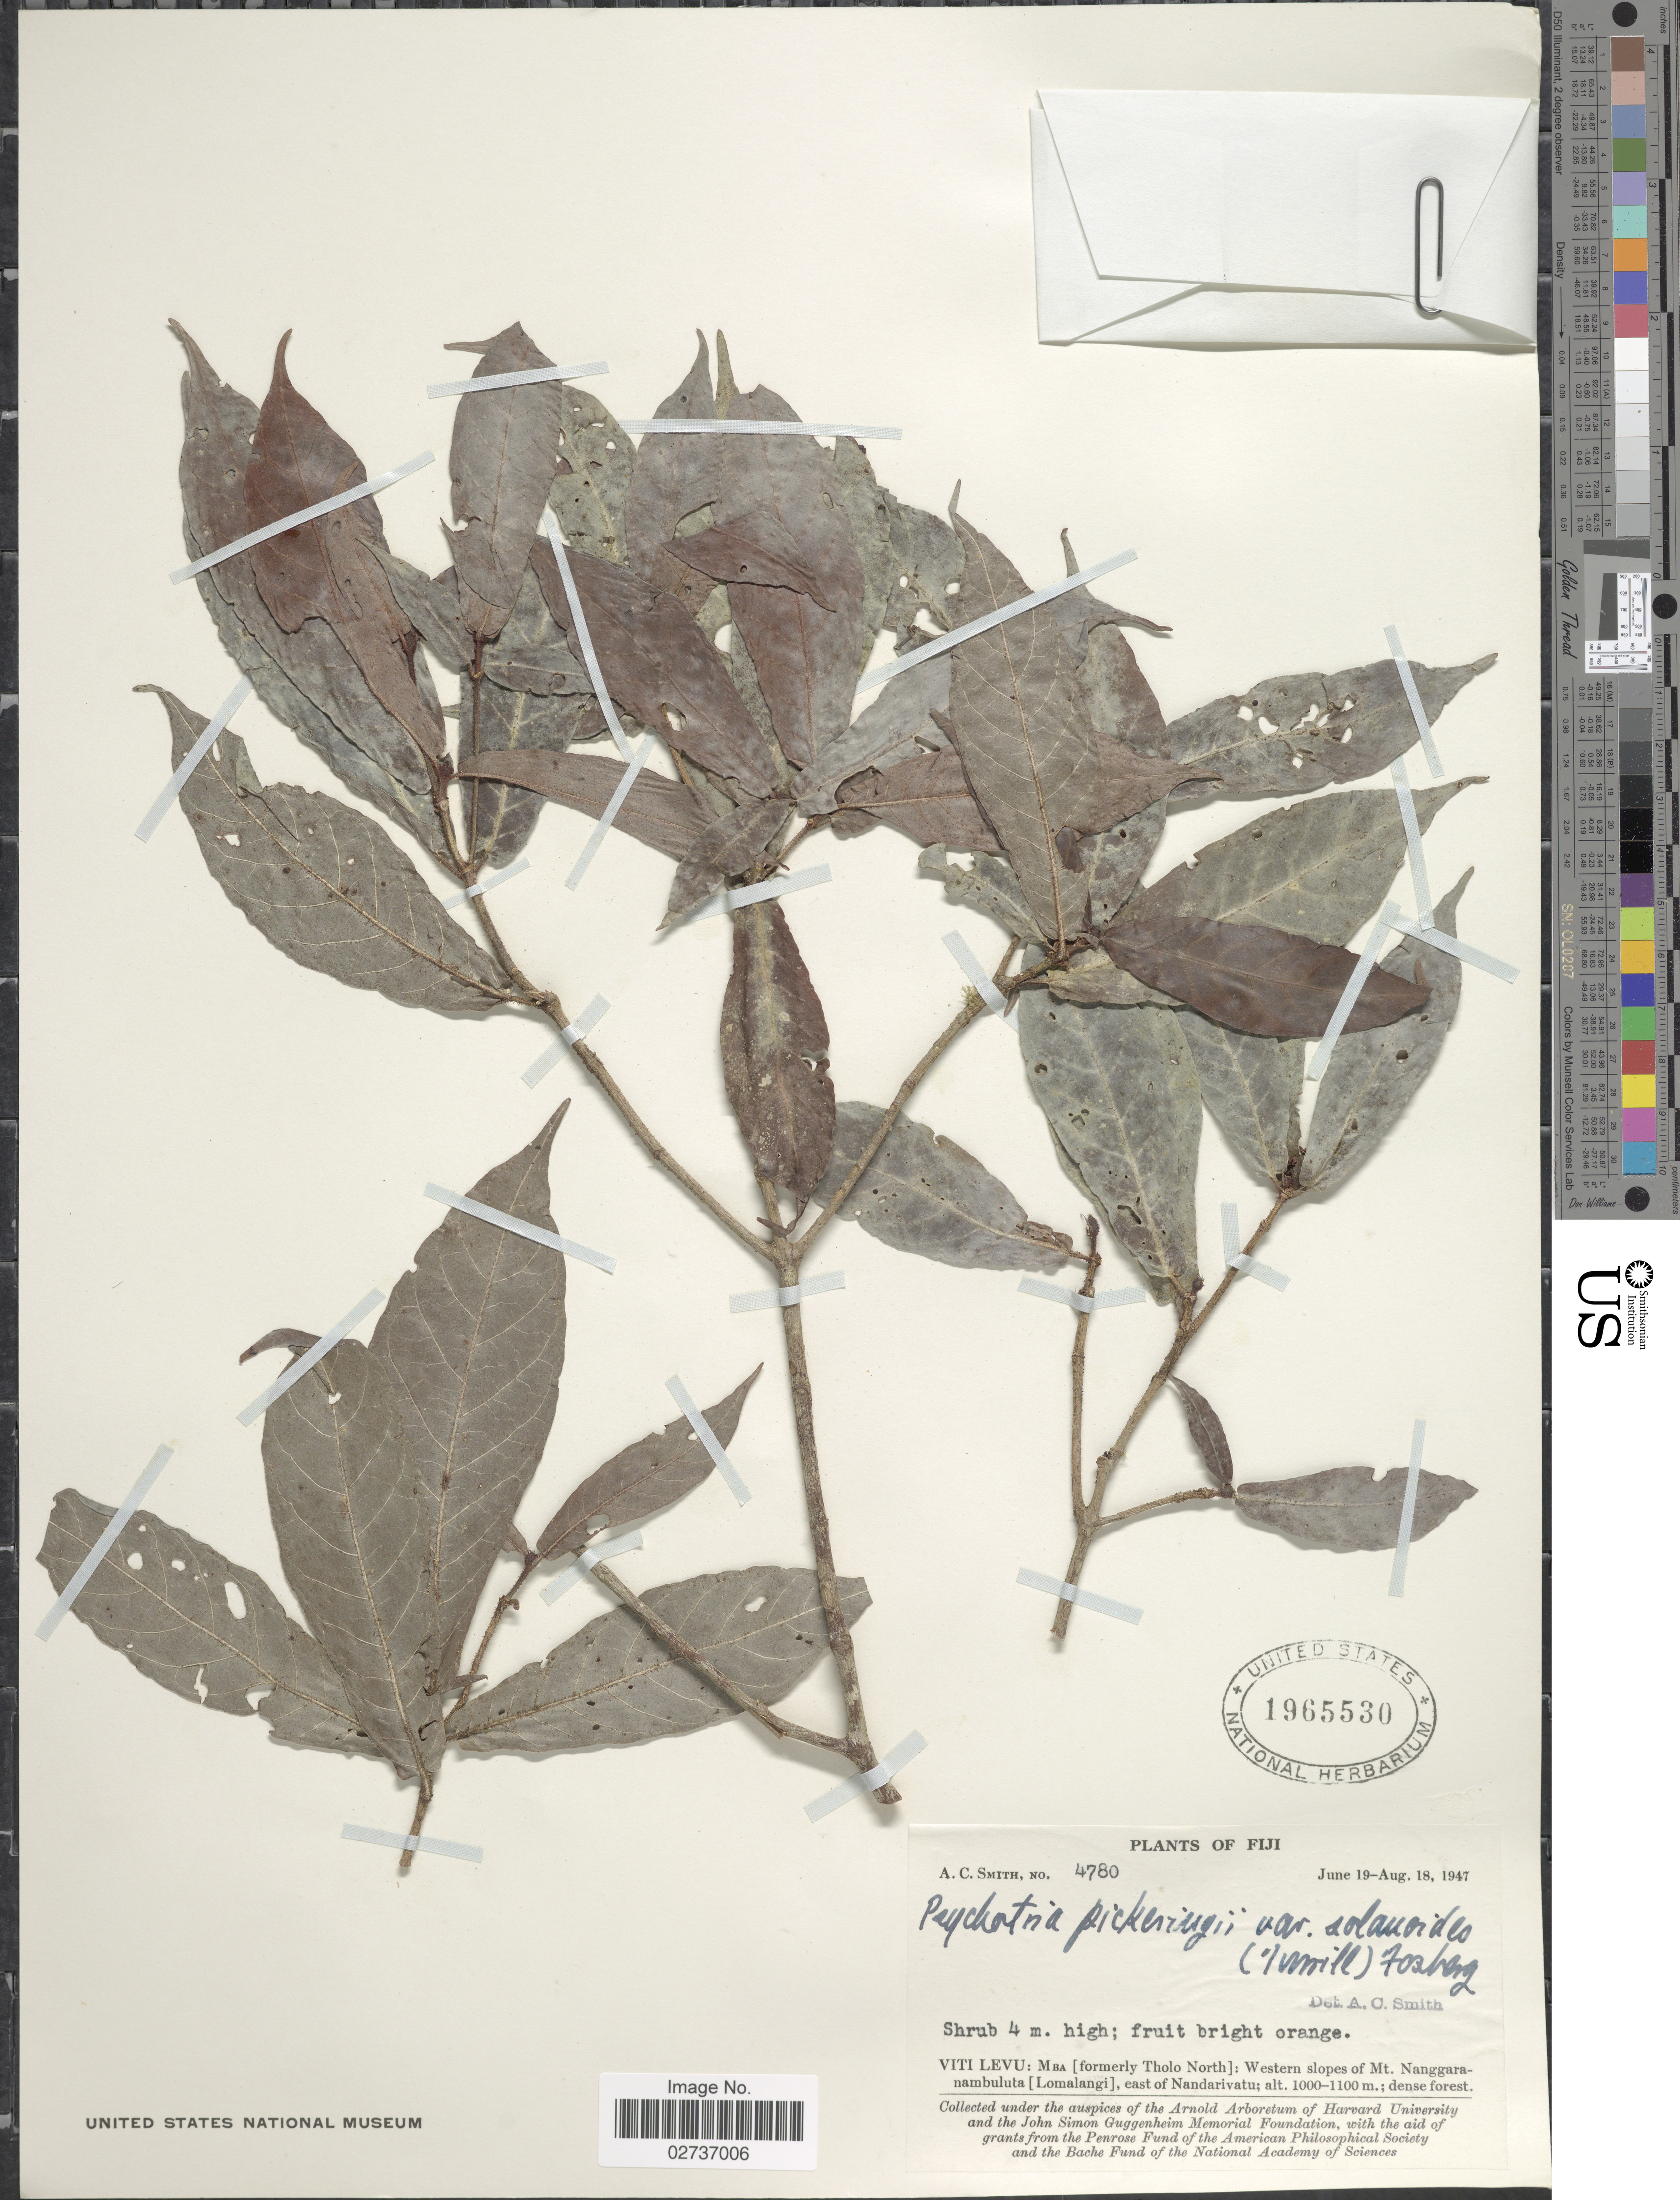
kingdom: Plantae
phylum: Tracheophyta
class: Magnoliopsida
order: Gentianales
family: Rubiaceae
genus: Psychotria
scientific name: Psychotria solanoides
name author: Turrill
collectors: A. C. Smith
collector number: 4780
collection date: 1947-06-19/1947-08-18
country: Fiji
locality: Viti Levu: Mba [formerly Tholo North]: Western slopes of Mt. Nanggara-nambuluta [Lomalangi], east of Nandarivatu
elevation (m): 1000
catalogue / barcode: US 1965530